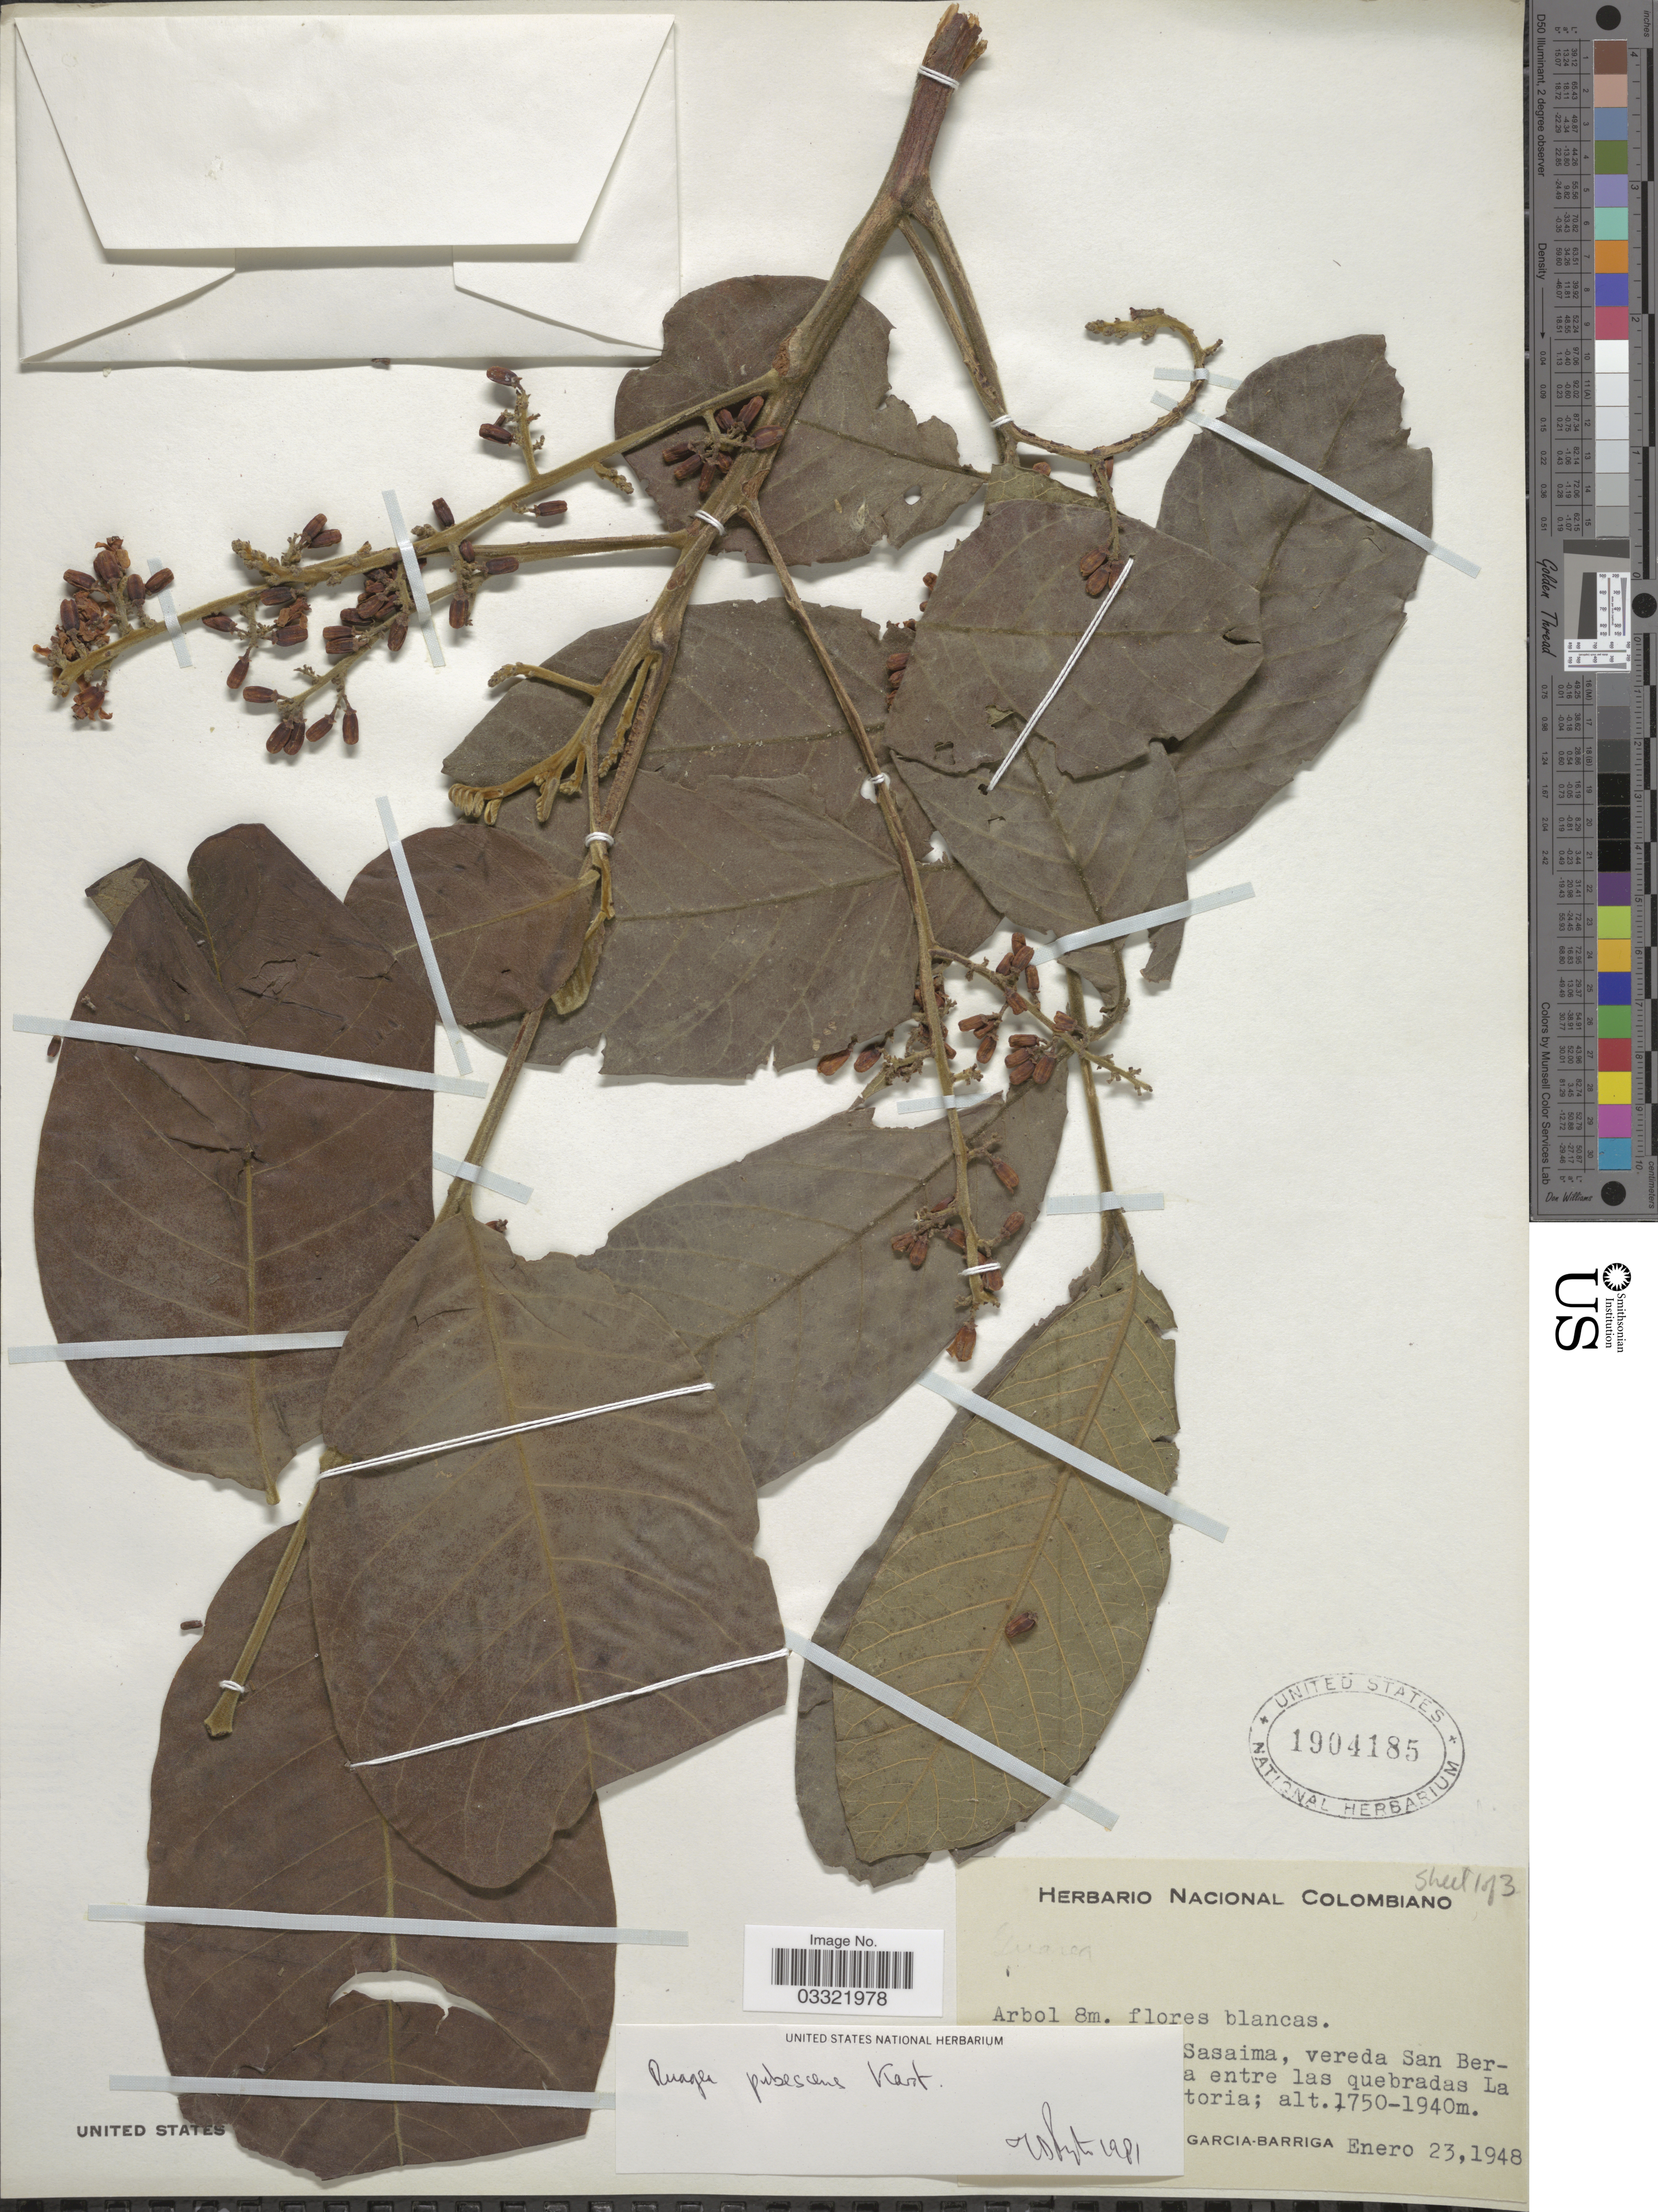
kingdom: Plantae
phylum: Tracheophyta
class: Magnoliopsida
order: Sapindales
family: Meliaceae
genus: Ruagea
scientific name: Ruagea pubescens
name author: H. Karst.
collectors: H. García Barriga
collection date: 1948-01-23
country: Colombia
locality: Sasaima, vereda San Ber[illegible text] a entre las quebradas La [illegible text]toria.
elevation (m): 1750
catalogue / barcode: US 1904185